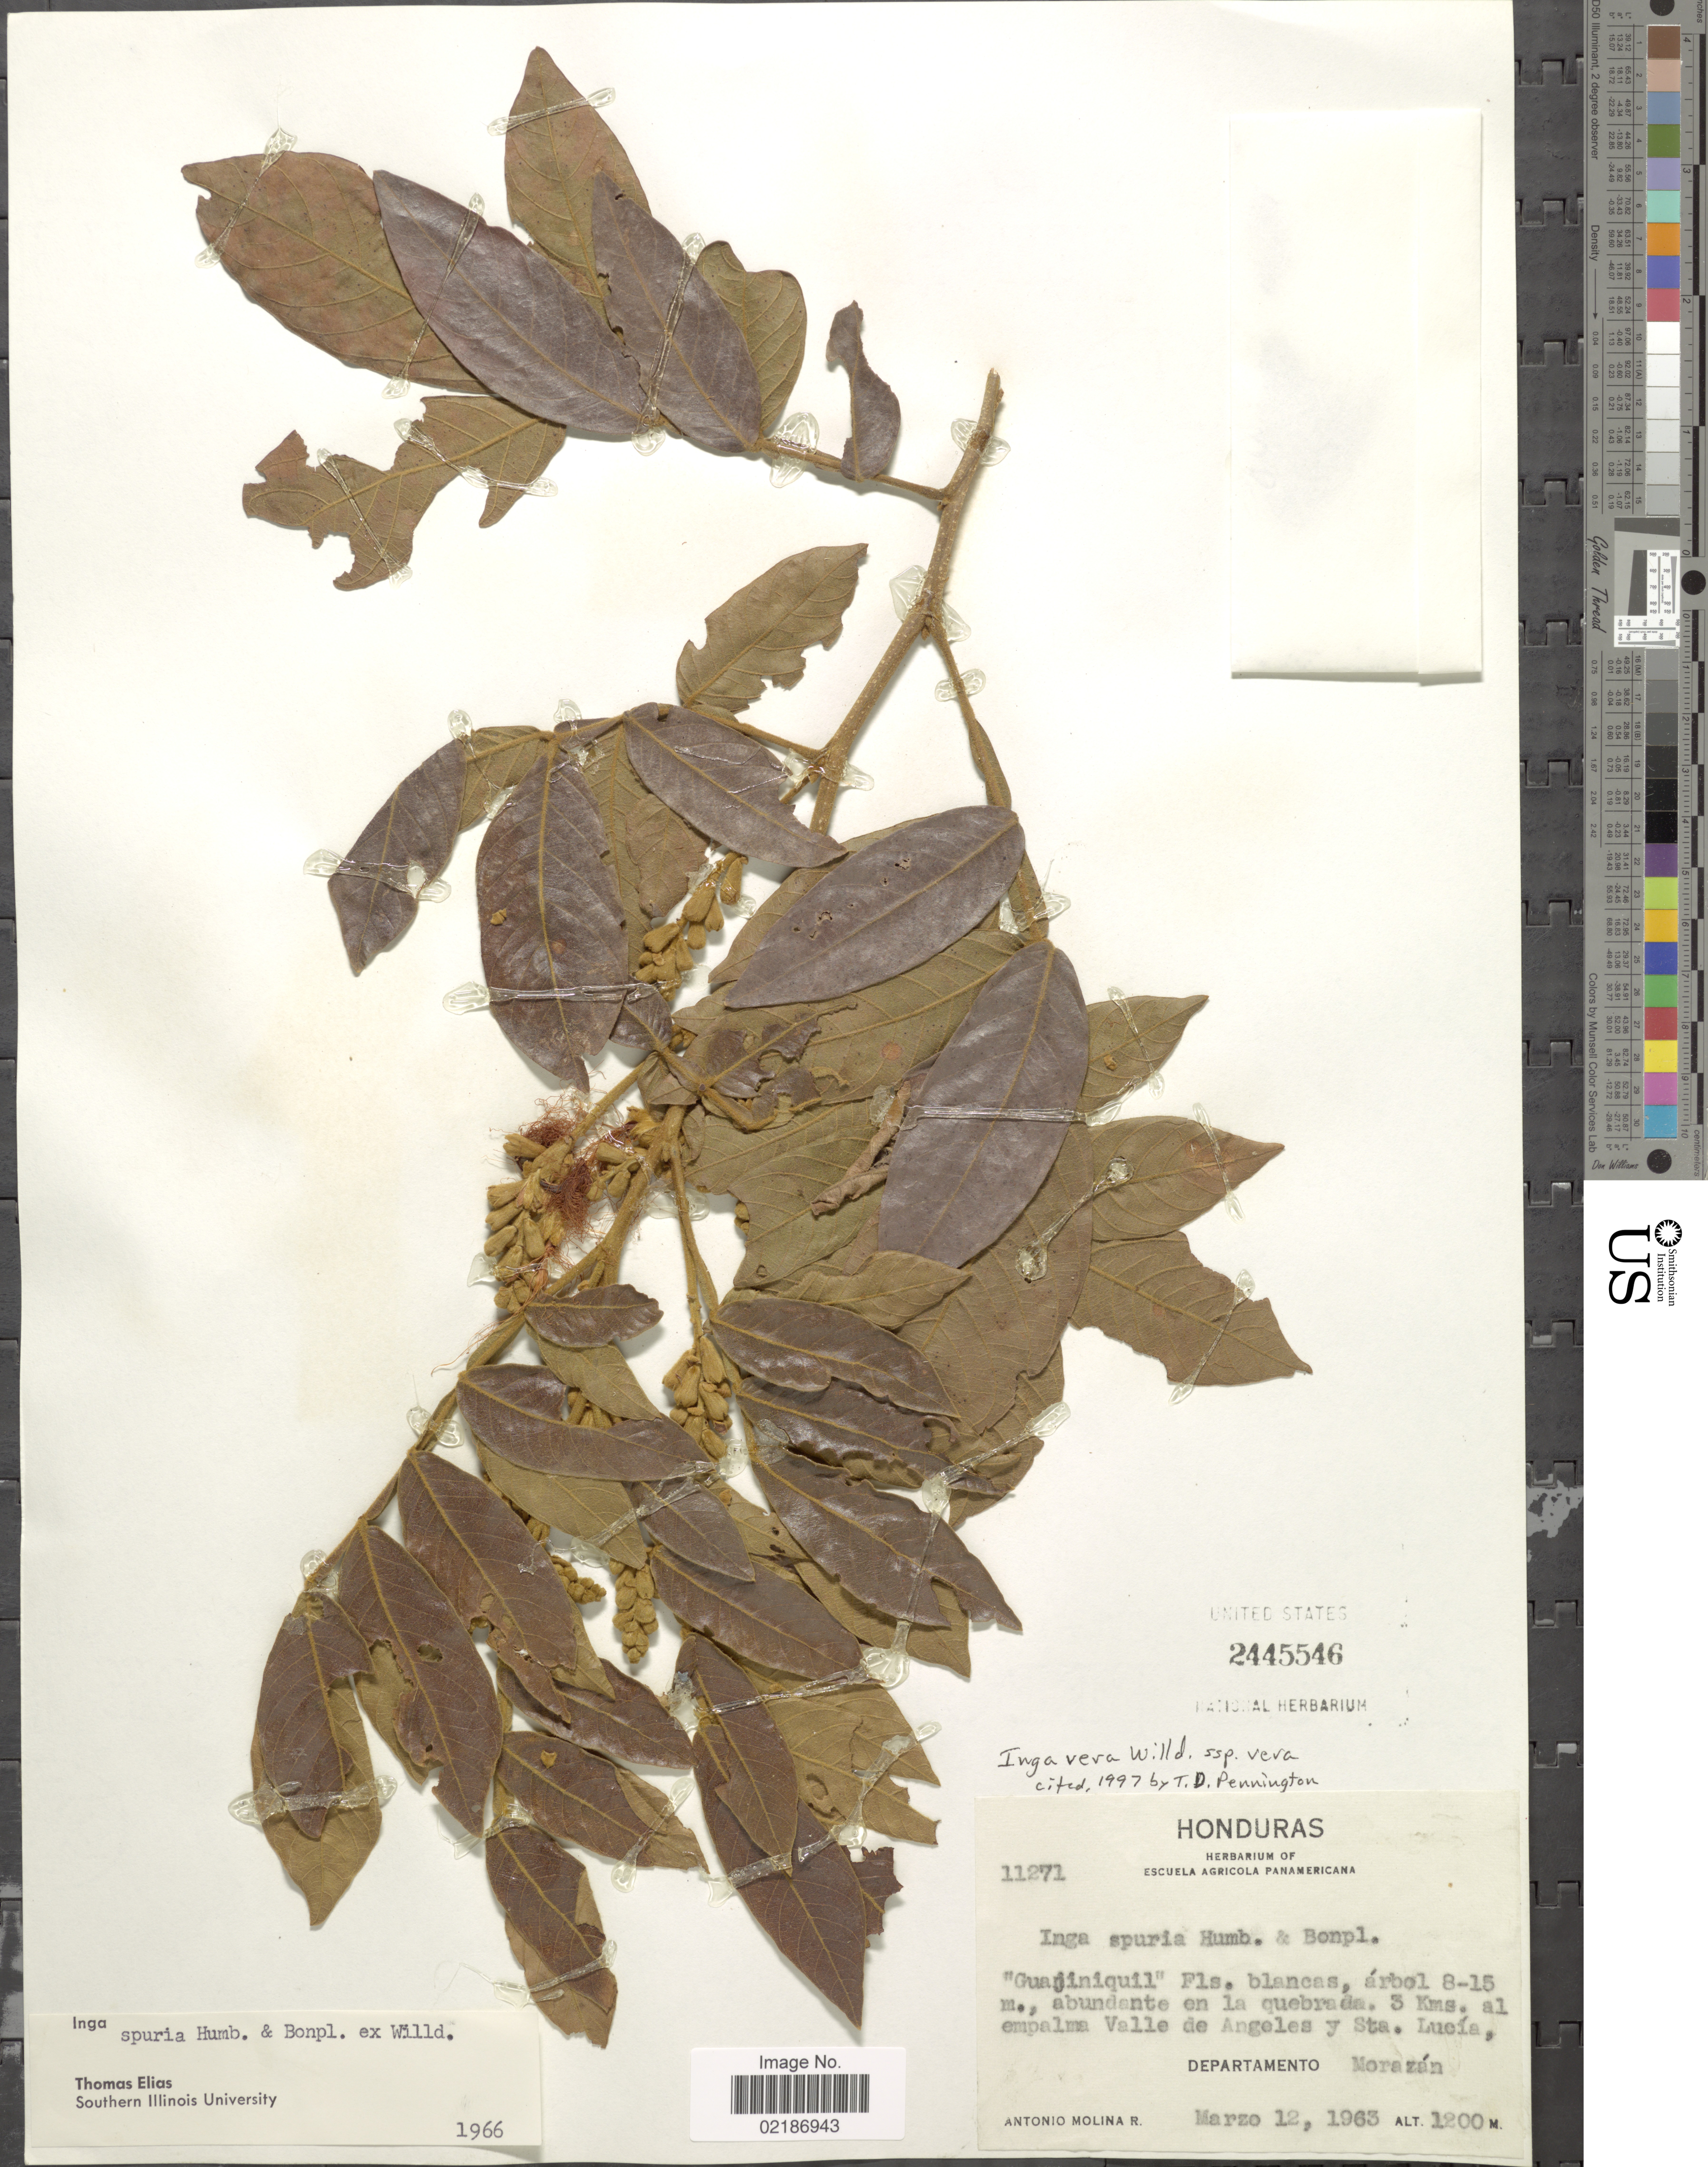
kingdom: Plantae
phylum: Tracheophyta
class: Magnoliopsida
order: Fabales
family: Fabaceae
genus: Inga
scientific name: Inga vera subsp. vera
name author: Willd.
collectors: A. Molina R.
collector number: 11271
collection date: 1963-03-12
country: Honduras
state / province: Fco. Morazán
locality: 3 kms al empalma Valle de Angeles y Sta. Lucia, Departamento Morazan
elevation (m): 1200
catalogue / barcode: US 2445546